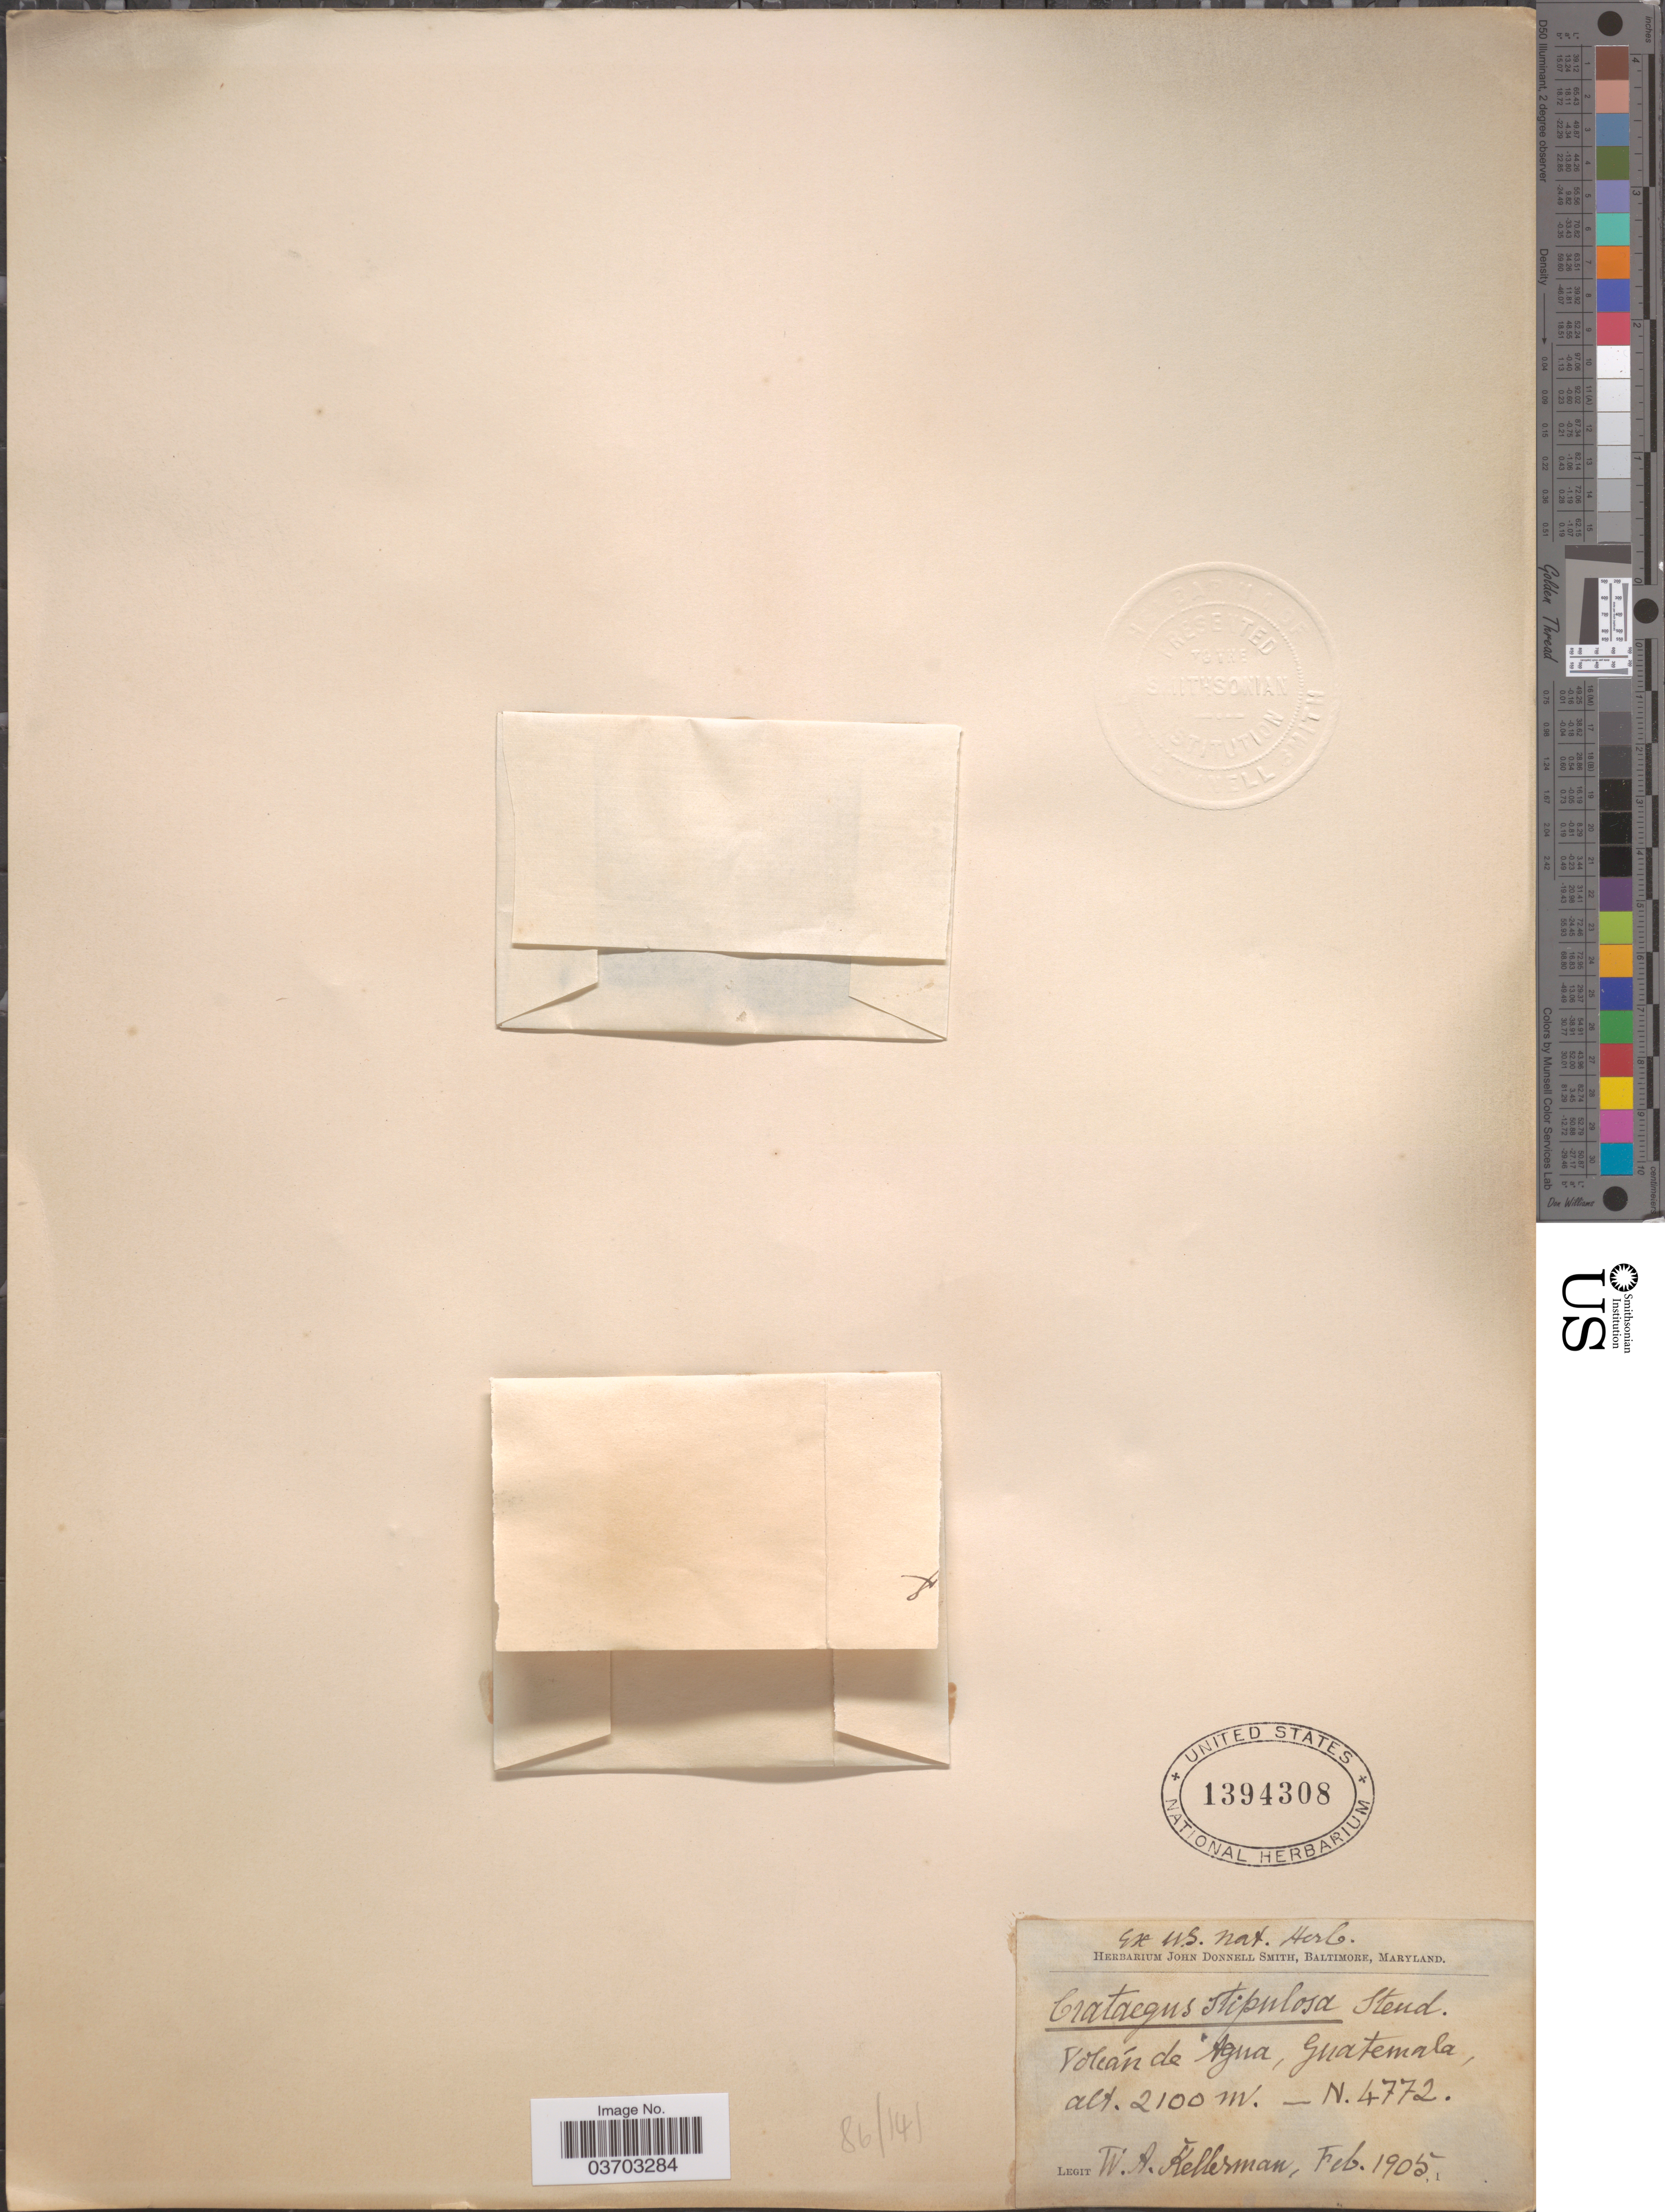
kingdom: Plantae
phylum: Tracheophyta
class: Magnoliopsida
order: Rosales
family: Rosaceae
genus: Crataegus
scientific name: Crataegus pubescens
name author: (C. Presl) C. Presl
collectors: W. Kellerman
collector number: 4772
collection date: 1905-02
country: Guatemala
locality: Volcán de Agua.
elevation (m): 2100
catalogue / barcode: US 1394308